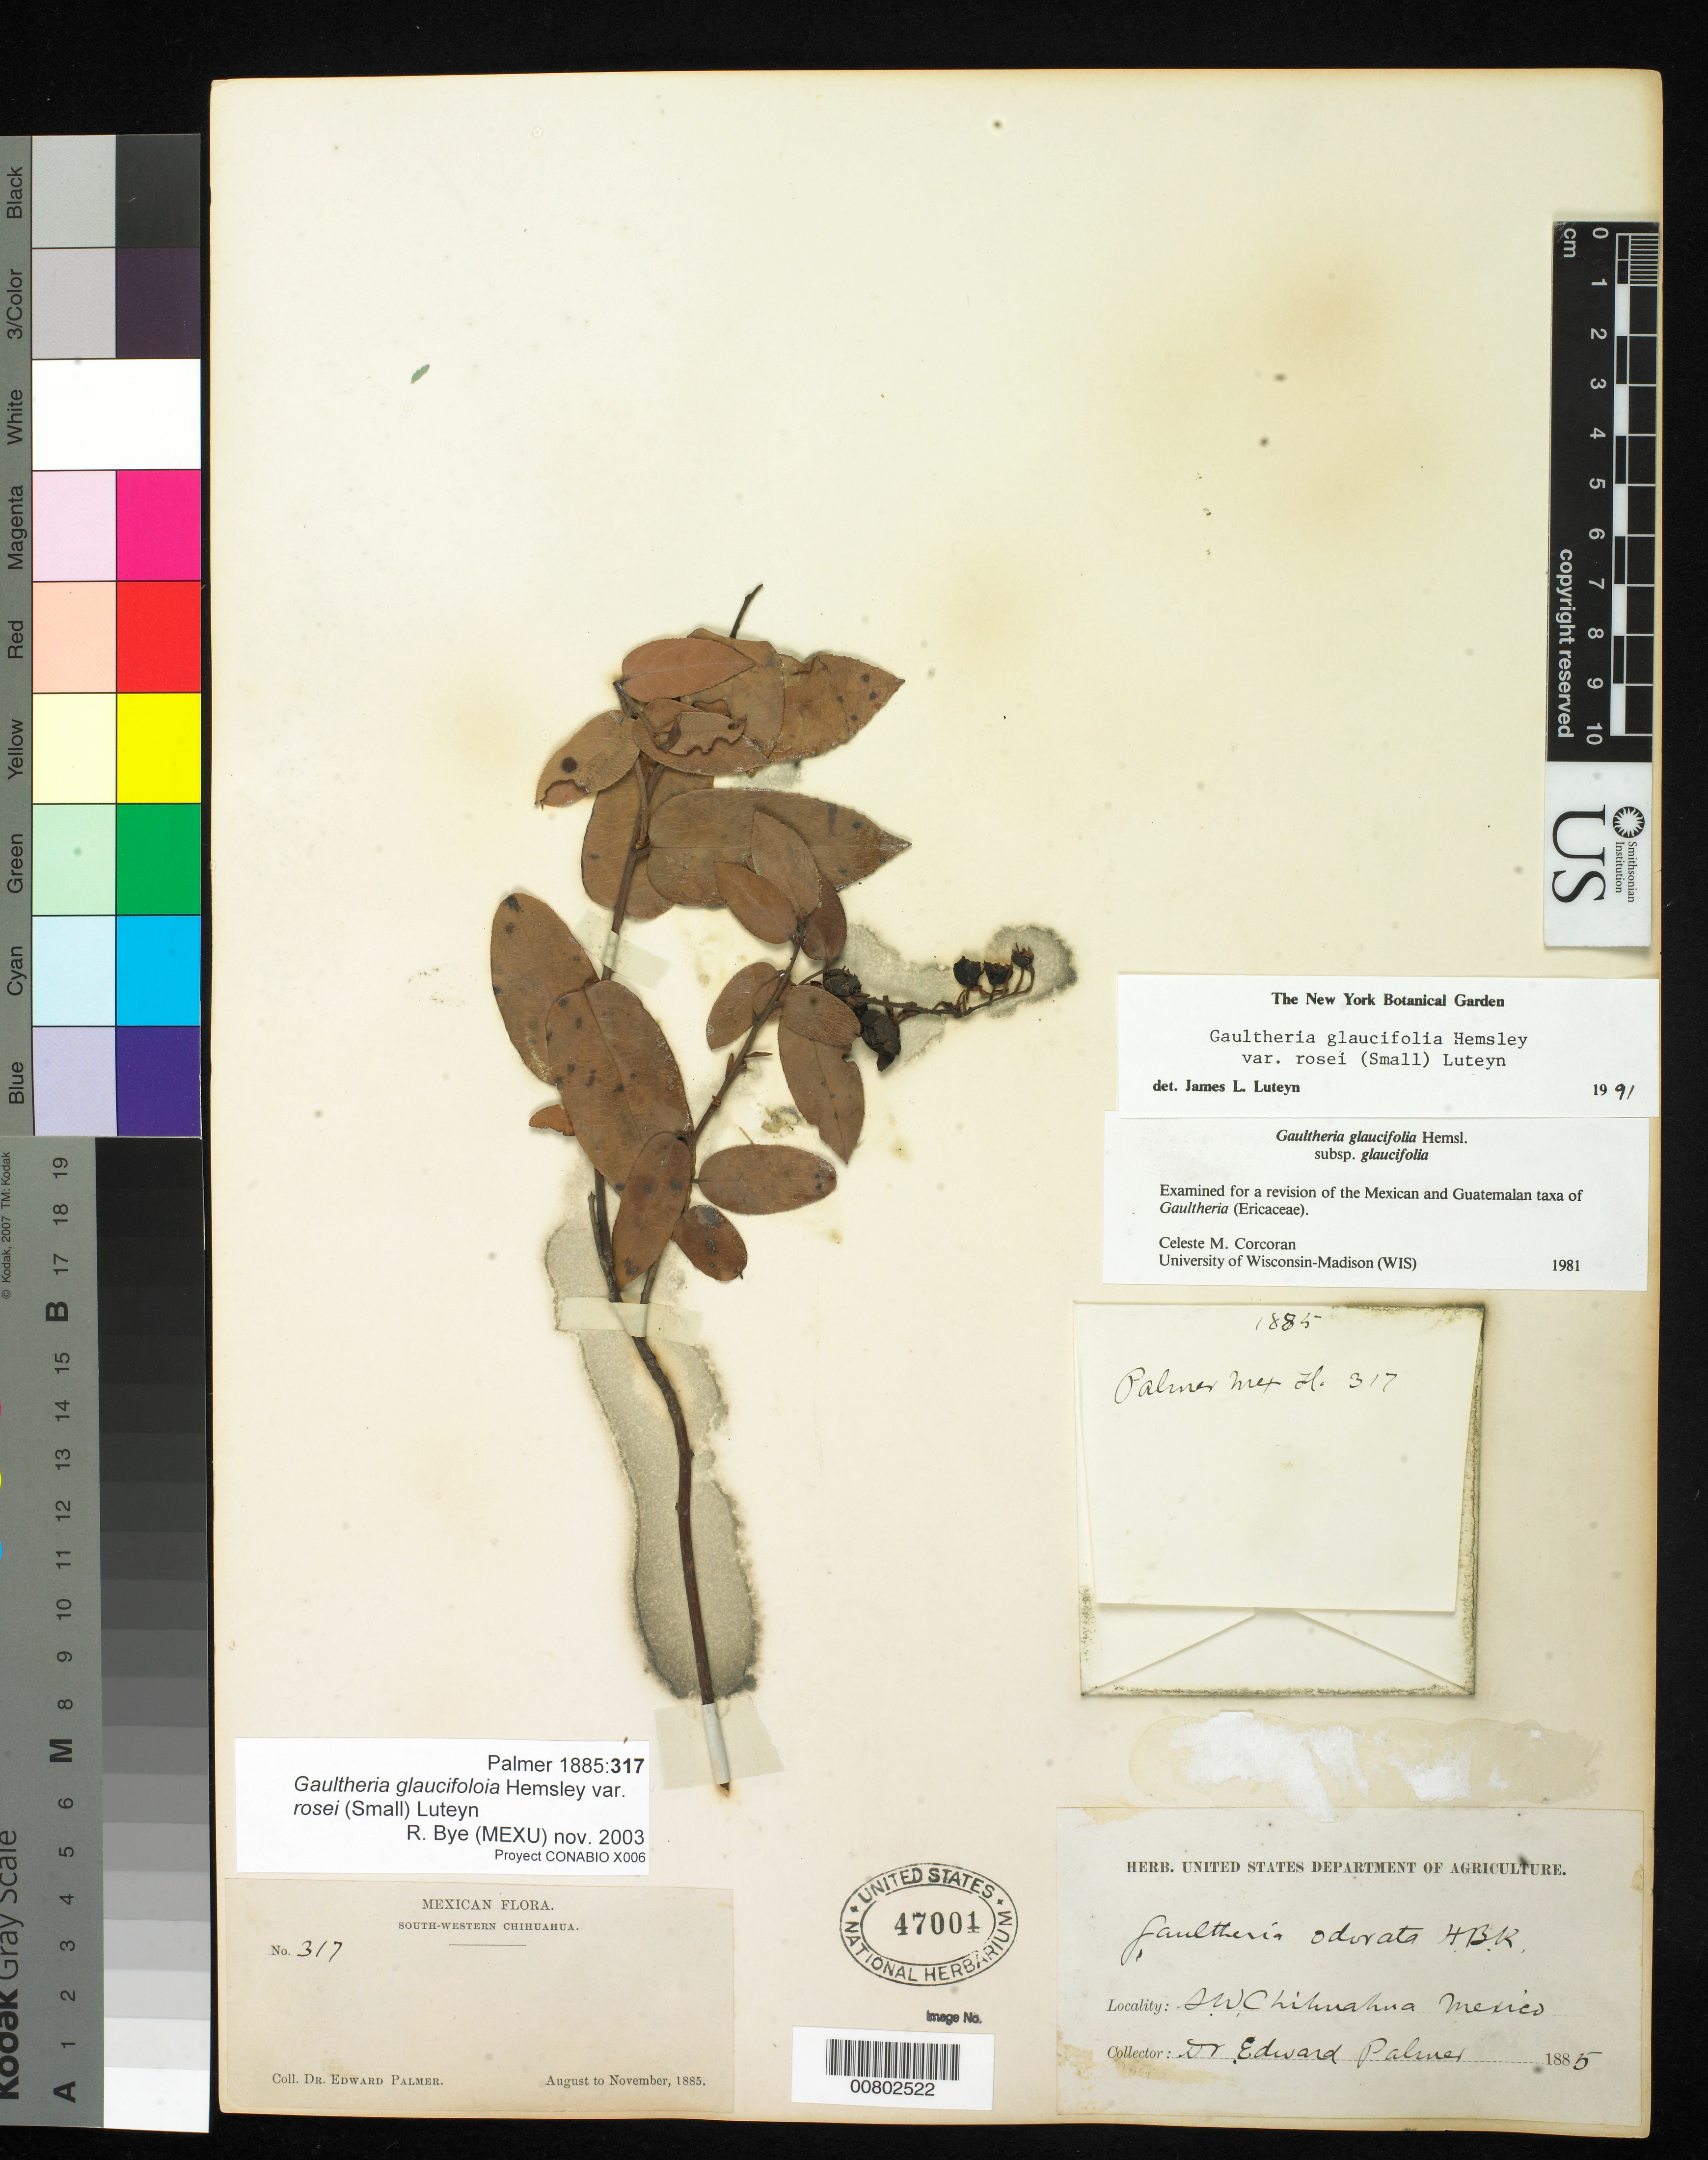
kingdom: Plantae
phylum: Tracheophyta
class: Magnoliopsida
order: Ericales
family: Ericaceae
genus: Gaultheria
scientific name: Gaultheria glaucifolia var. rosei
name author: (Small) Luteyn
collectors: E. Palmer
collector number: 317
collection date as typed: Aug 1885 to -- Nov 1885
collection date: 1885-08/1885-11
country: Mexico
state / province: Chihuahua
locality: SW Chihuahua.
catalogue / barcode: US 47004